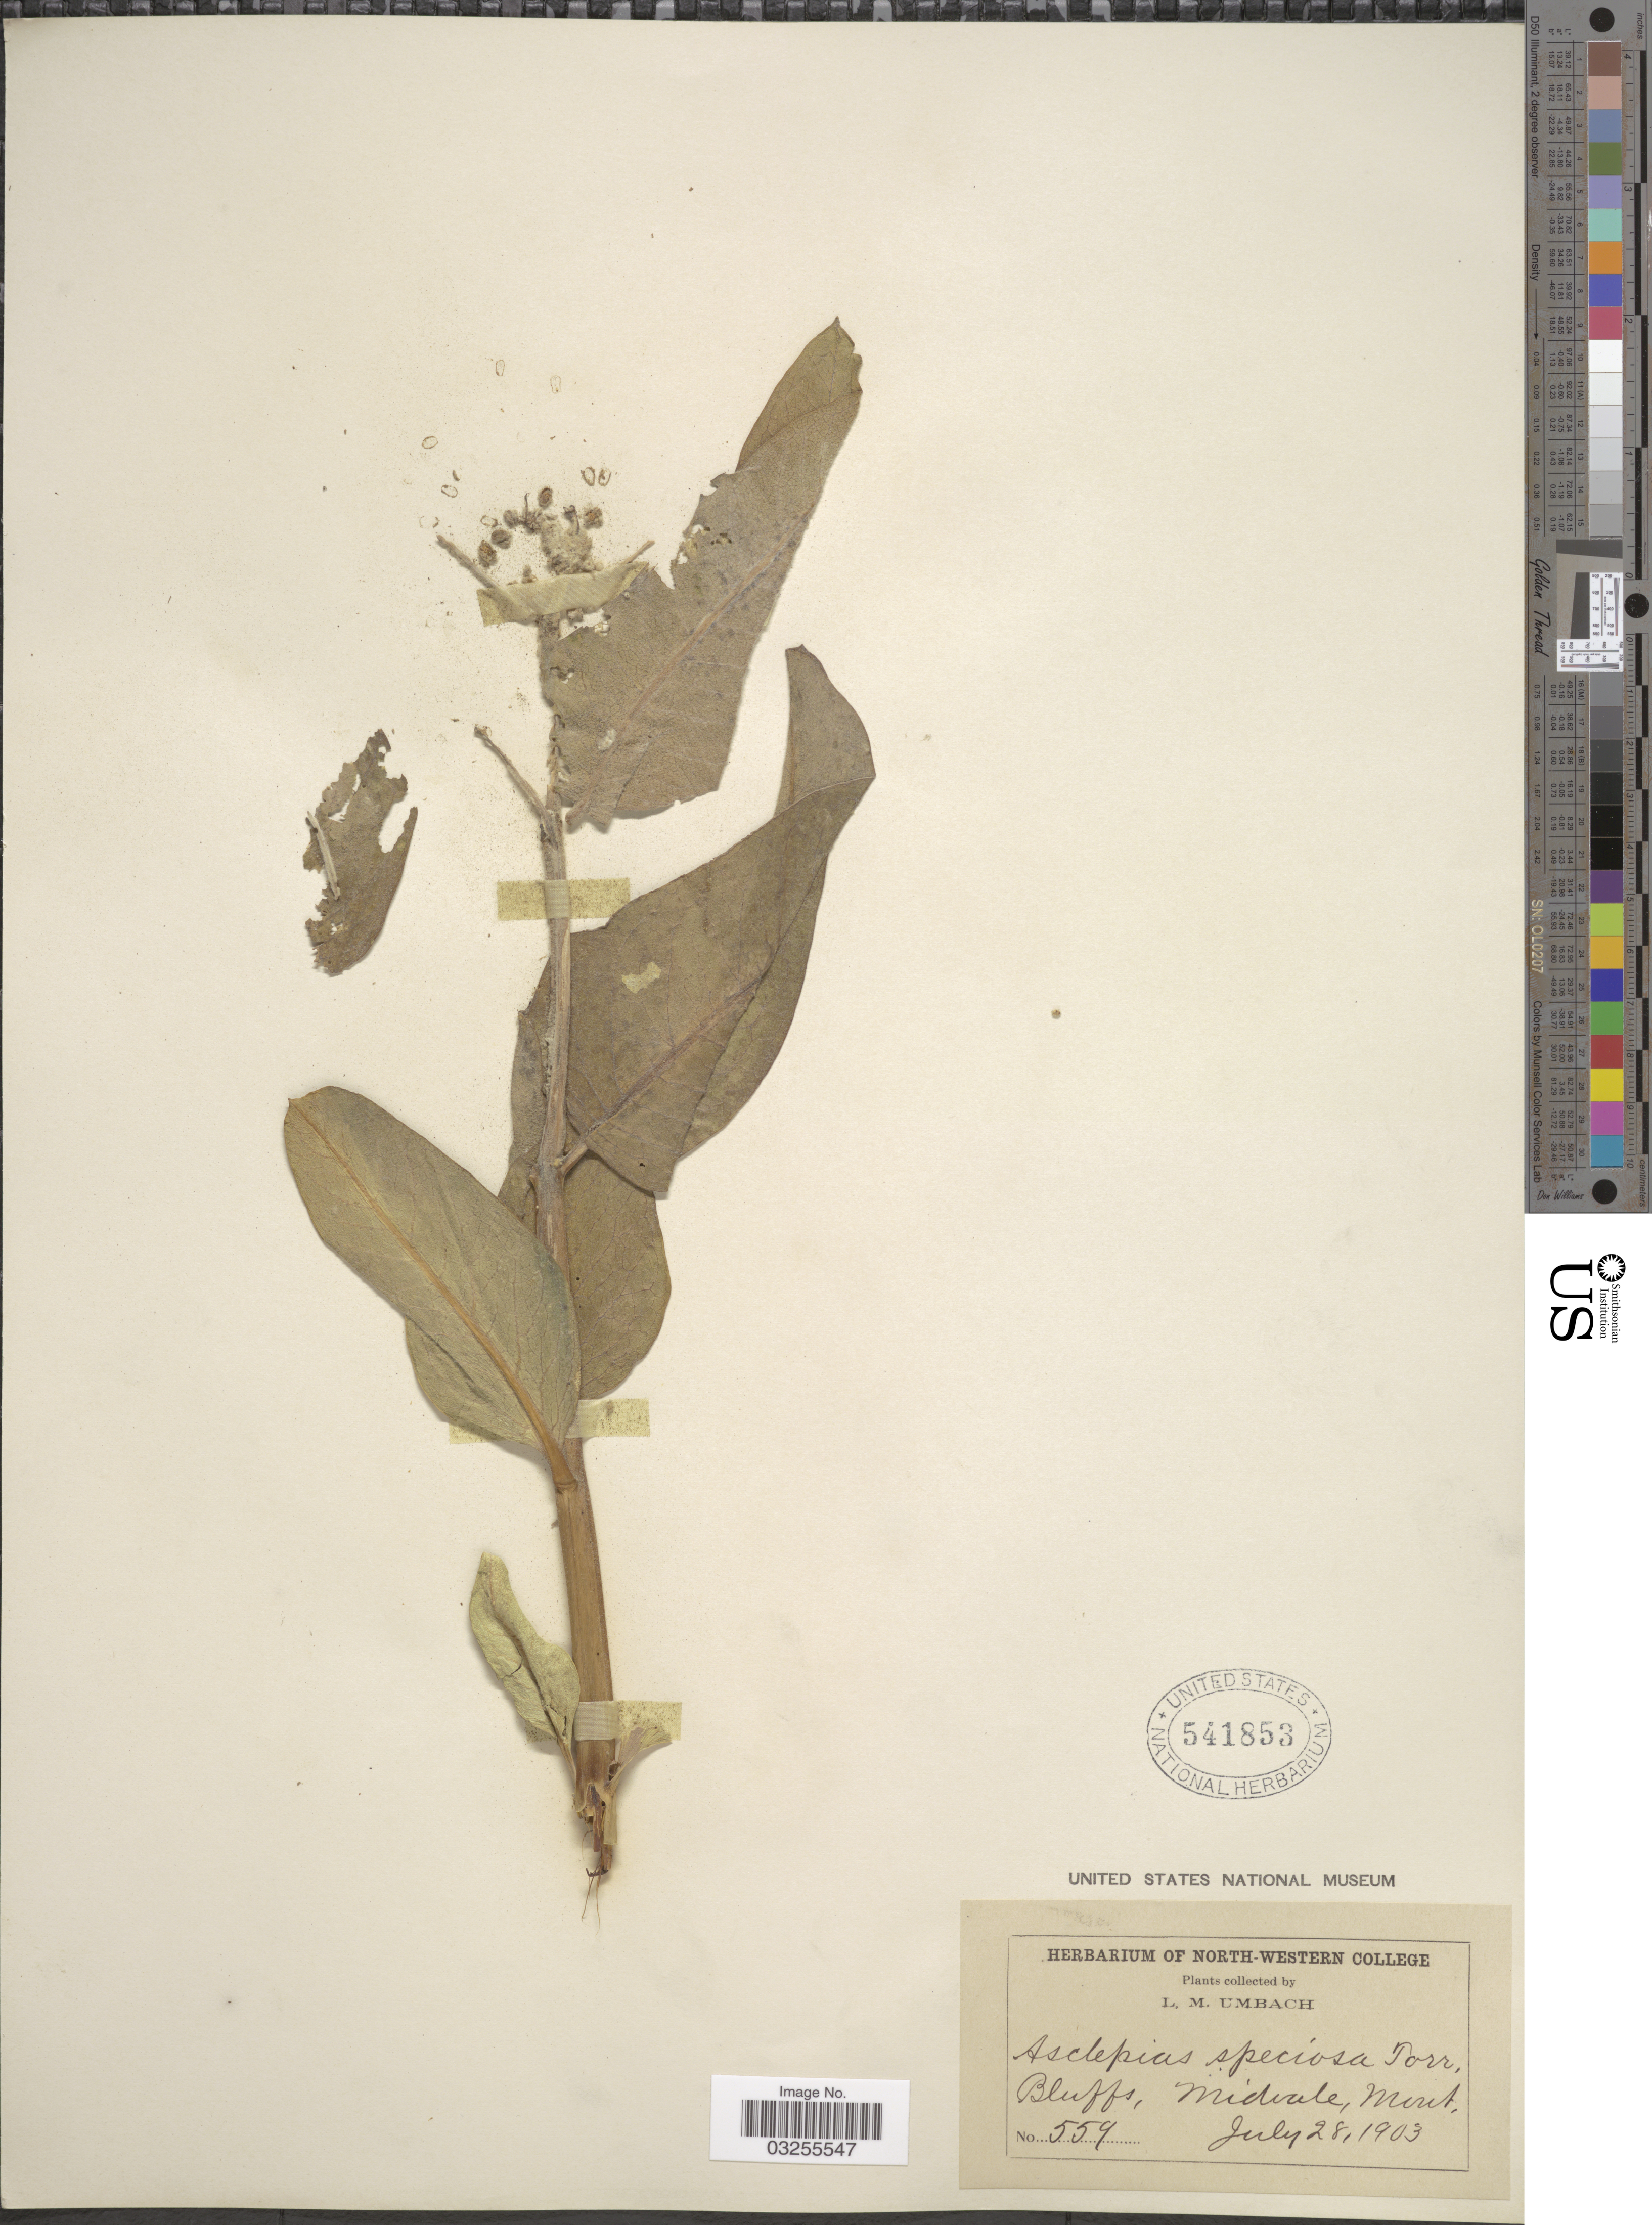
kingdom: Plantae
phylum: Tracheophyta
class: Magnoliopsida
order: Gentianales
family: Apocynaceae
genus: Asclepias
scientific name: Asclepias speciosa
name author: Torr.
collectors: L. M. Umbach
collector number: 559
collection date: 1903-07-28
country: United States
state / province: Montana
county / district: Lincoln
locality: Bluffs, Midvale Mont.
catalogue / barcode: US 541853